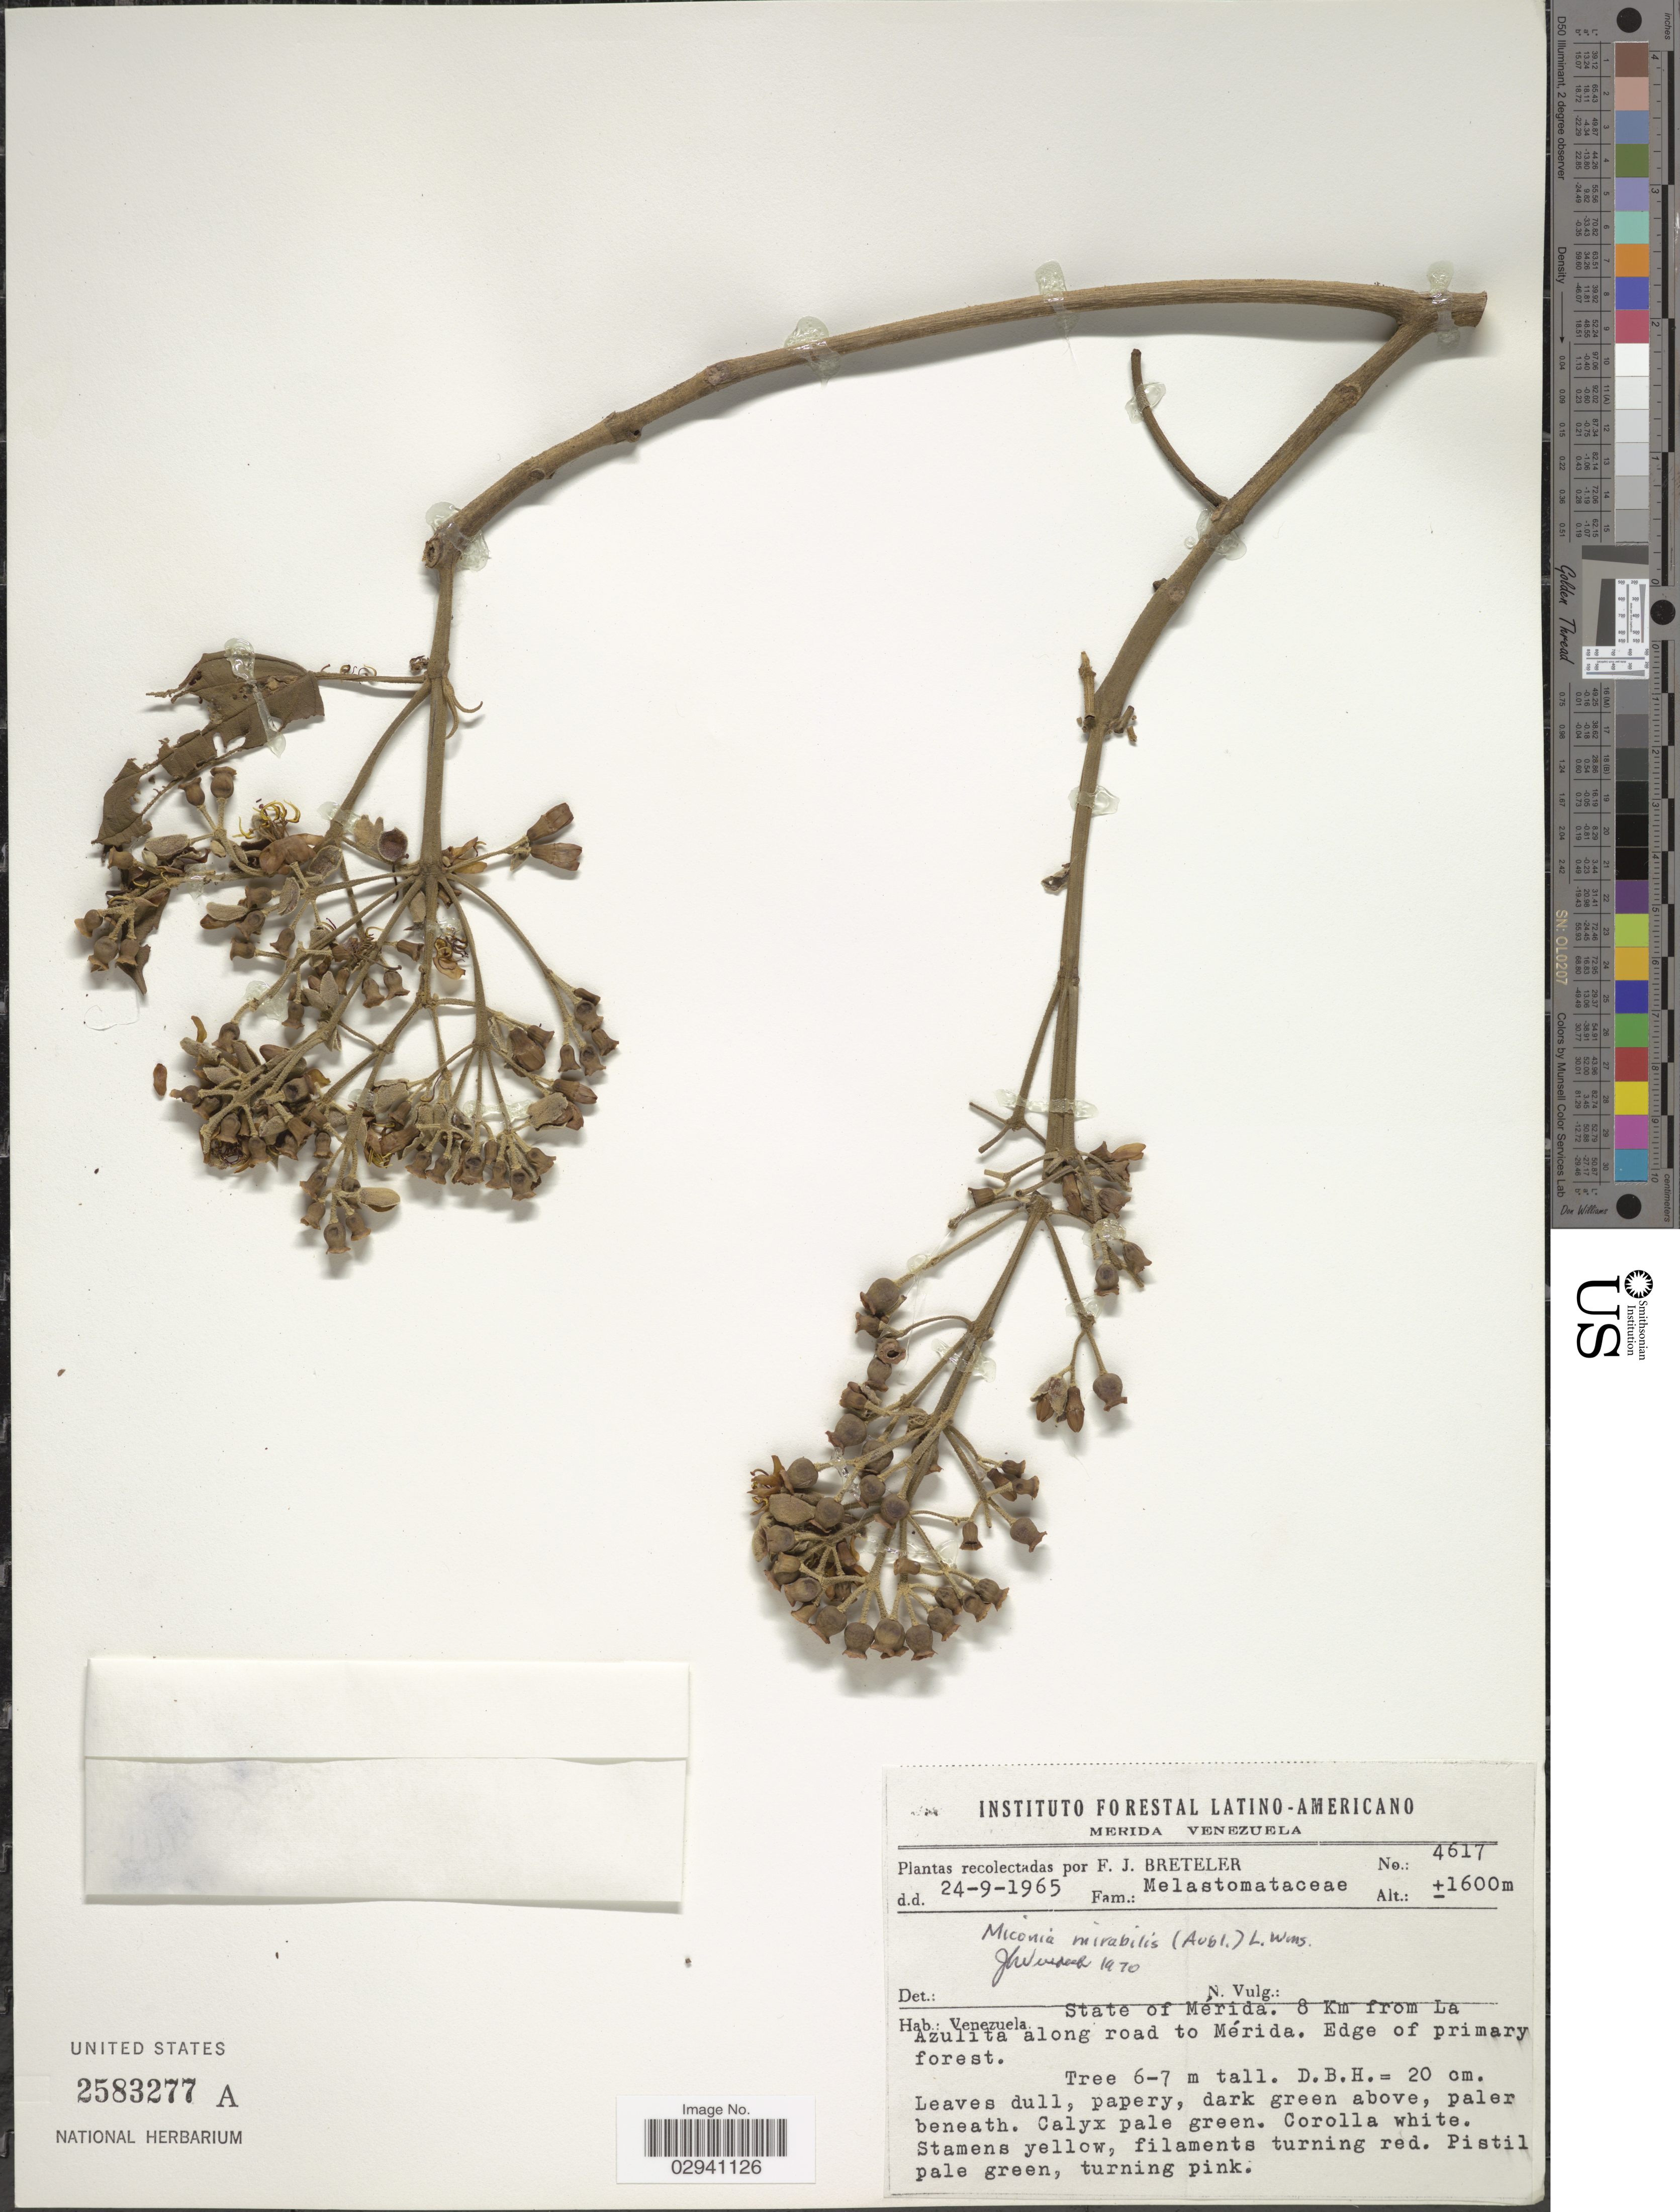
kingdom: Plantae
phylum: Tracheophyta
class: Magnoliopsida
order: Myrtales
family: Melastomataceae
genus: Miconia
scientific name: Miconia mirabilis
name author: (Aubl.) L.O. Williams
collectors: F. J. Breteler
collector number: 4617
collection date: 1965-09-24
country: Venezuela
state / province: Mérida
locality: State of Mérida. 8 Km from La Azulita along road to Mérida.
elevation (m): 1600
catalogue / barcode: US 2583277A